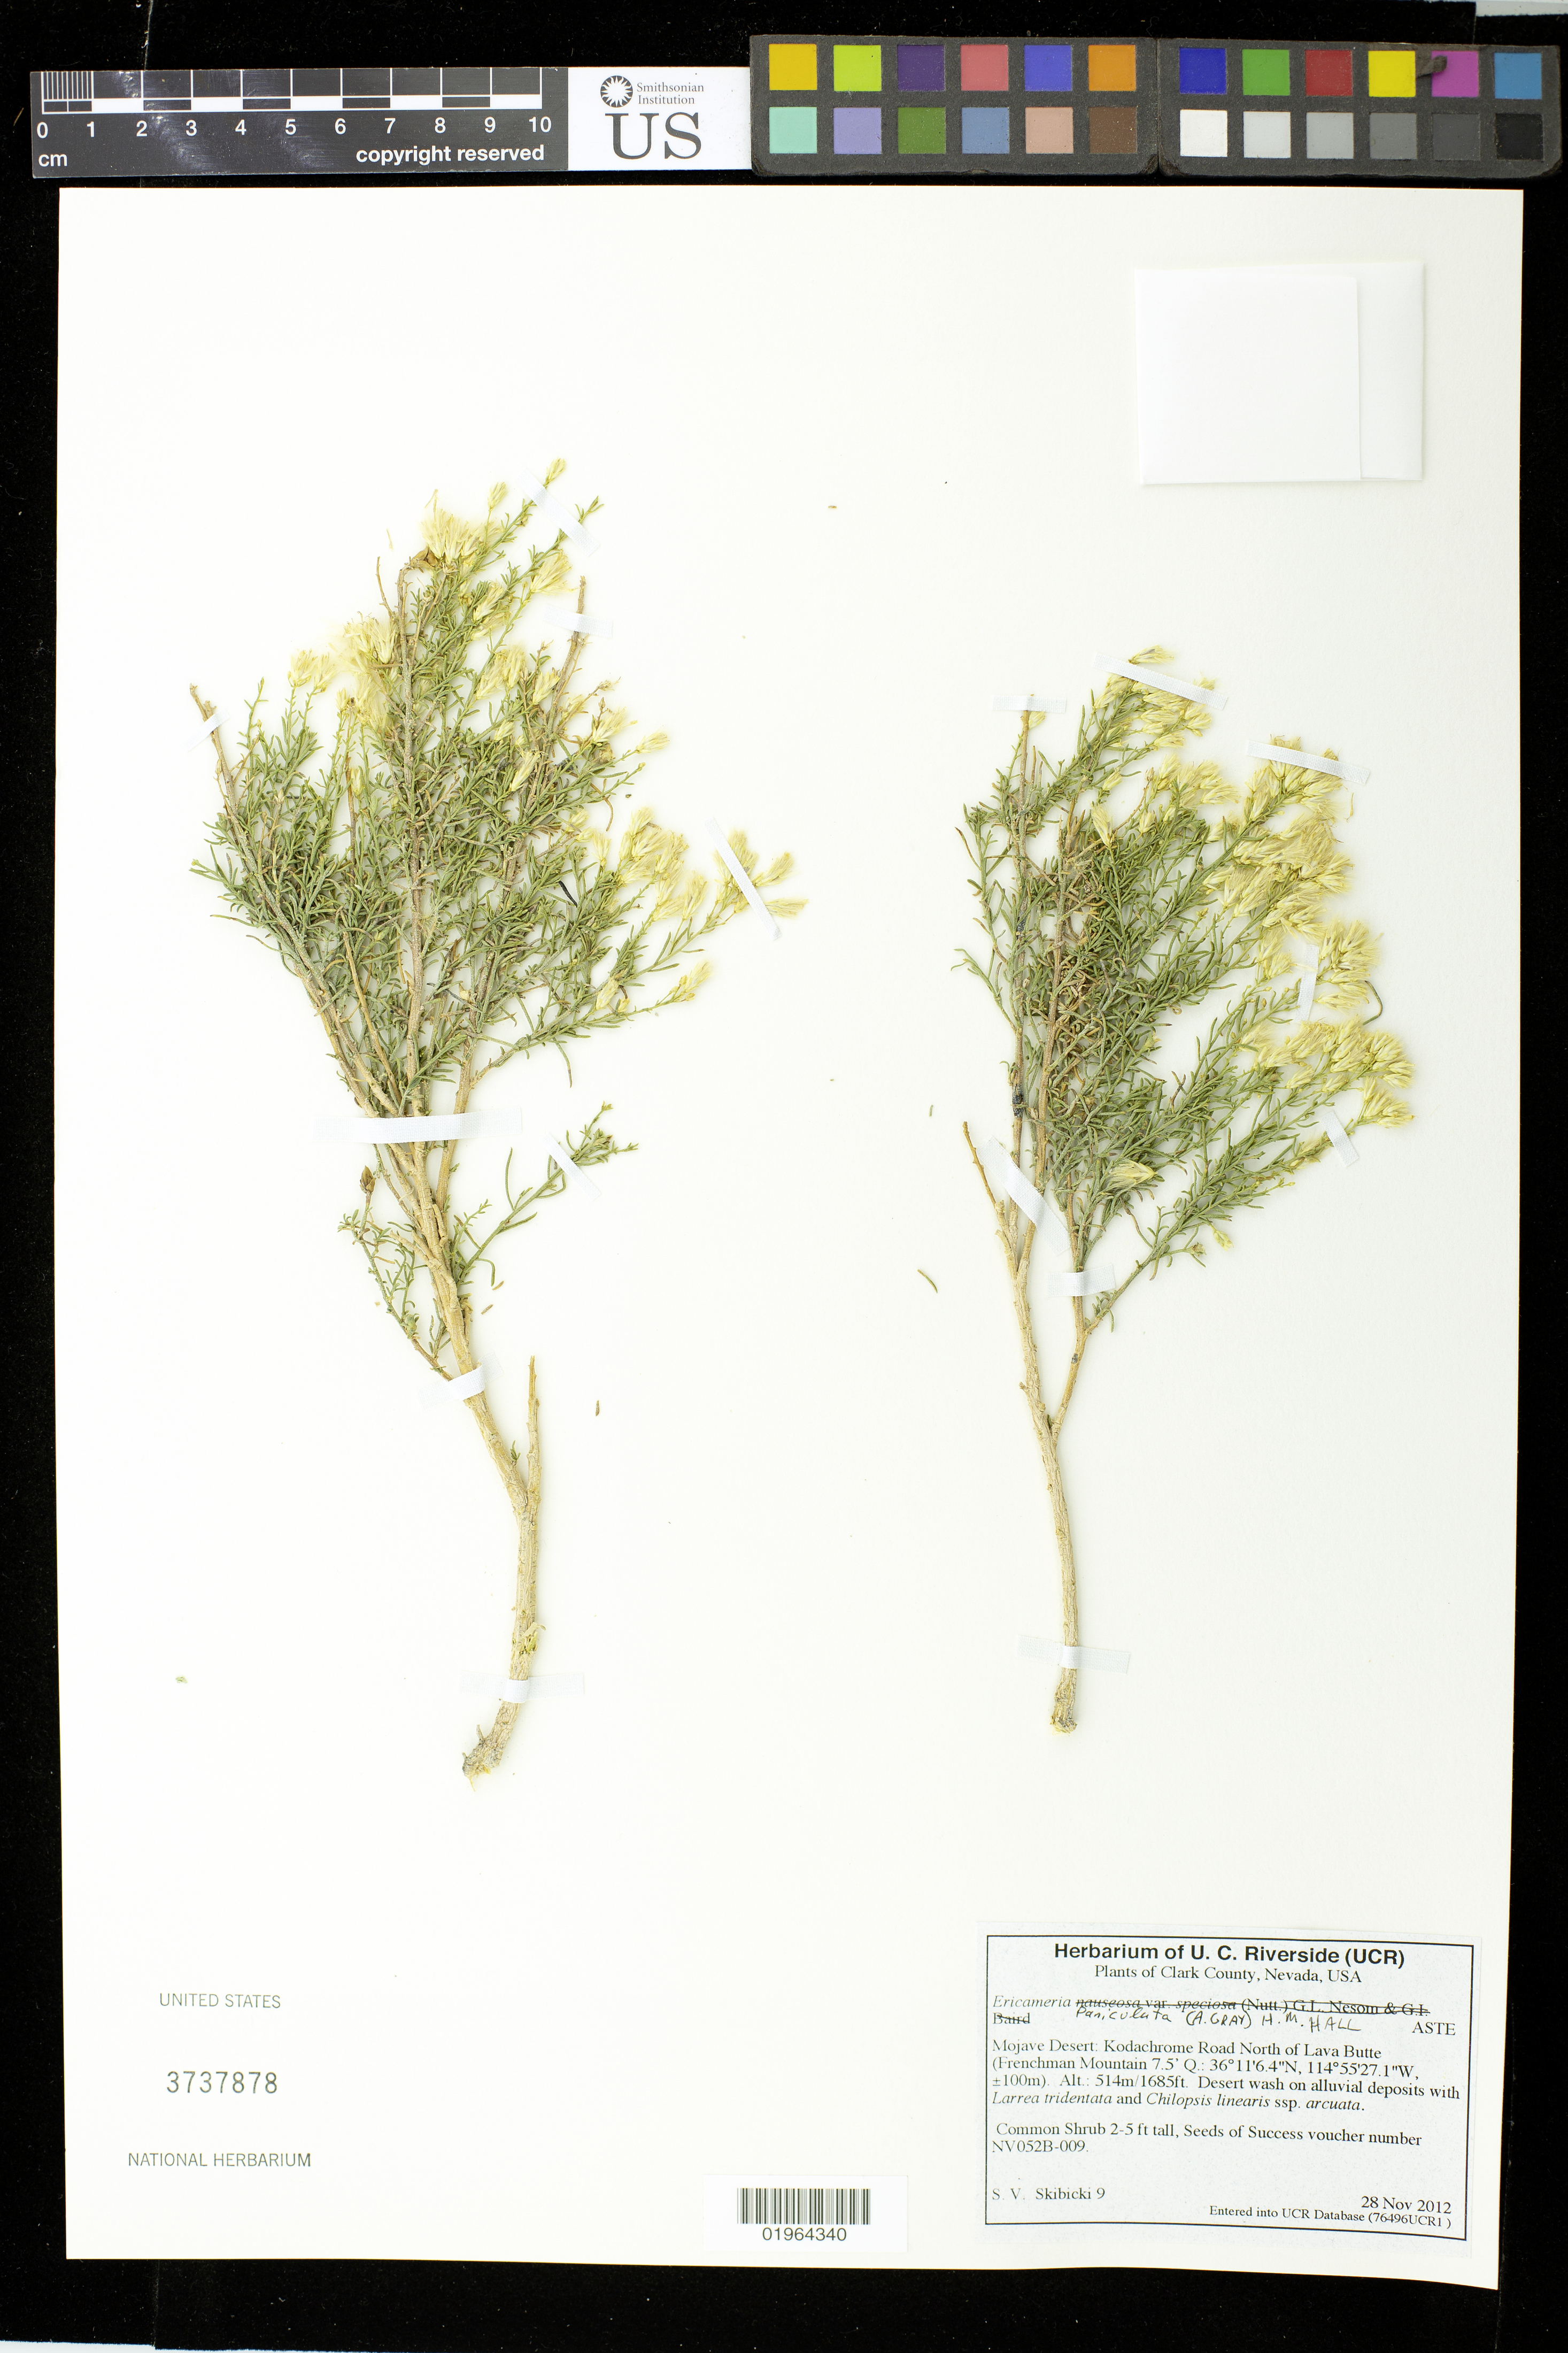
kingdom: Plantae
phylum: Tracheophyta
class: Magnoliopsida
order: Asterales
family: Asteraceae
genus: Ericameria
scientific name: Ericameria paniculata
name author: (A. Gray) Rydb.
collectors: S. Skibicki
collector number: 9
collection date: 2012-11-28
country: United States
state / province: Nevada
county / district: Clark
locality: Mojave Desert, Kodachrome Road North of Lava Butte (Frenchman Mountain)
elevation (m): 514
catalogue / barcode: US 3737878